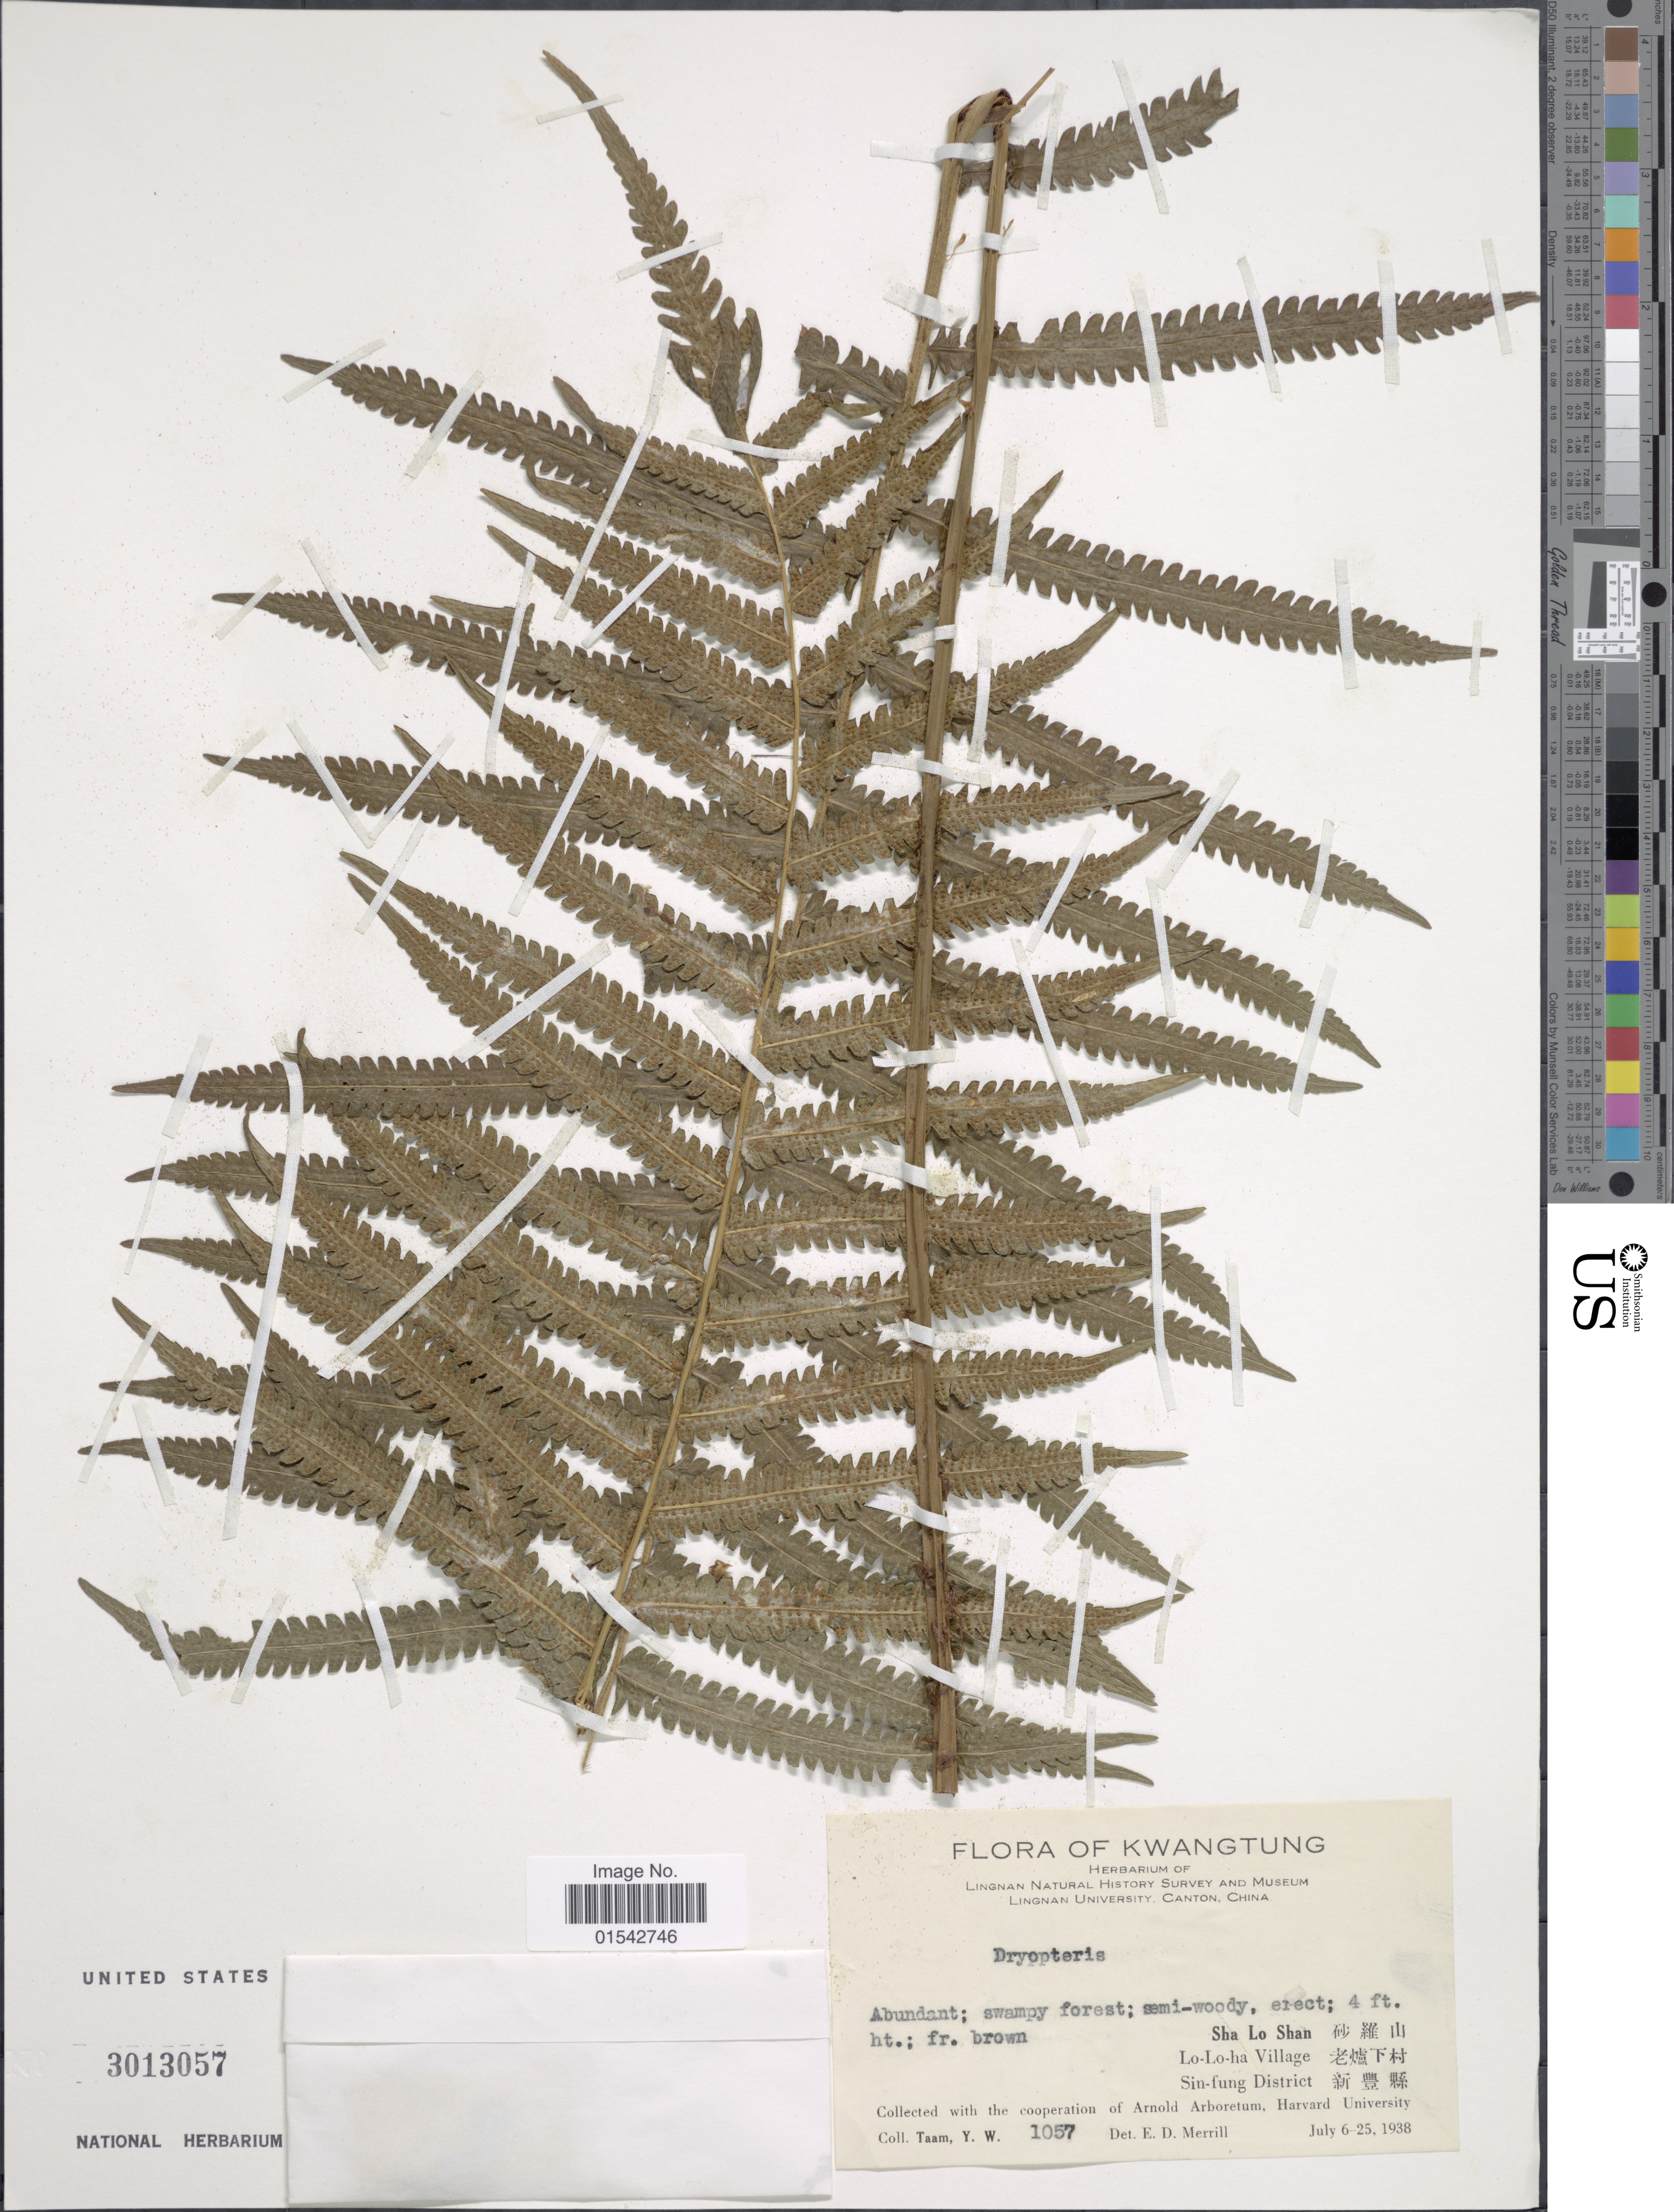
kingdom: Plantae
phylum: Tracheophyta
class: Polypodiopsida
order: Polypodiales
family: Thelypteridaceae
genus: Cyclosorus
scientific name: Cyclosorus sp.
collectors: Y. W. Taam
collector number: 1057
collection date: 1938-07-06/1938-07-25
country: China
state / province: Guangdong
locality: Kwangtung, Sha Lo Shan, Lo-Lo-Ha Village, Sin-Fung District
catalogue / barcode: US 3013057